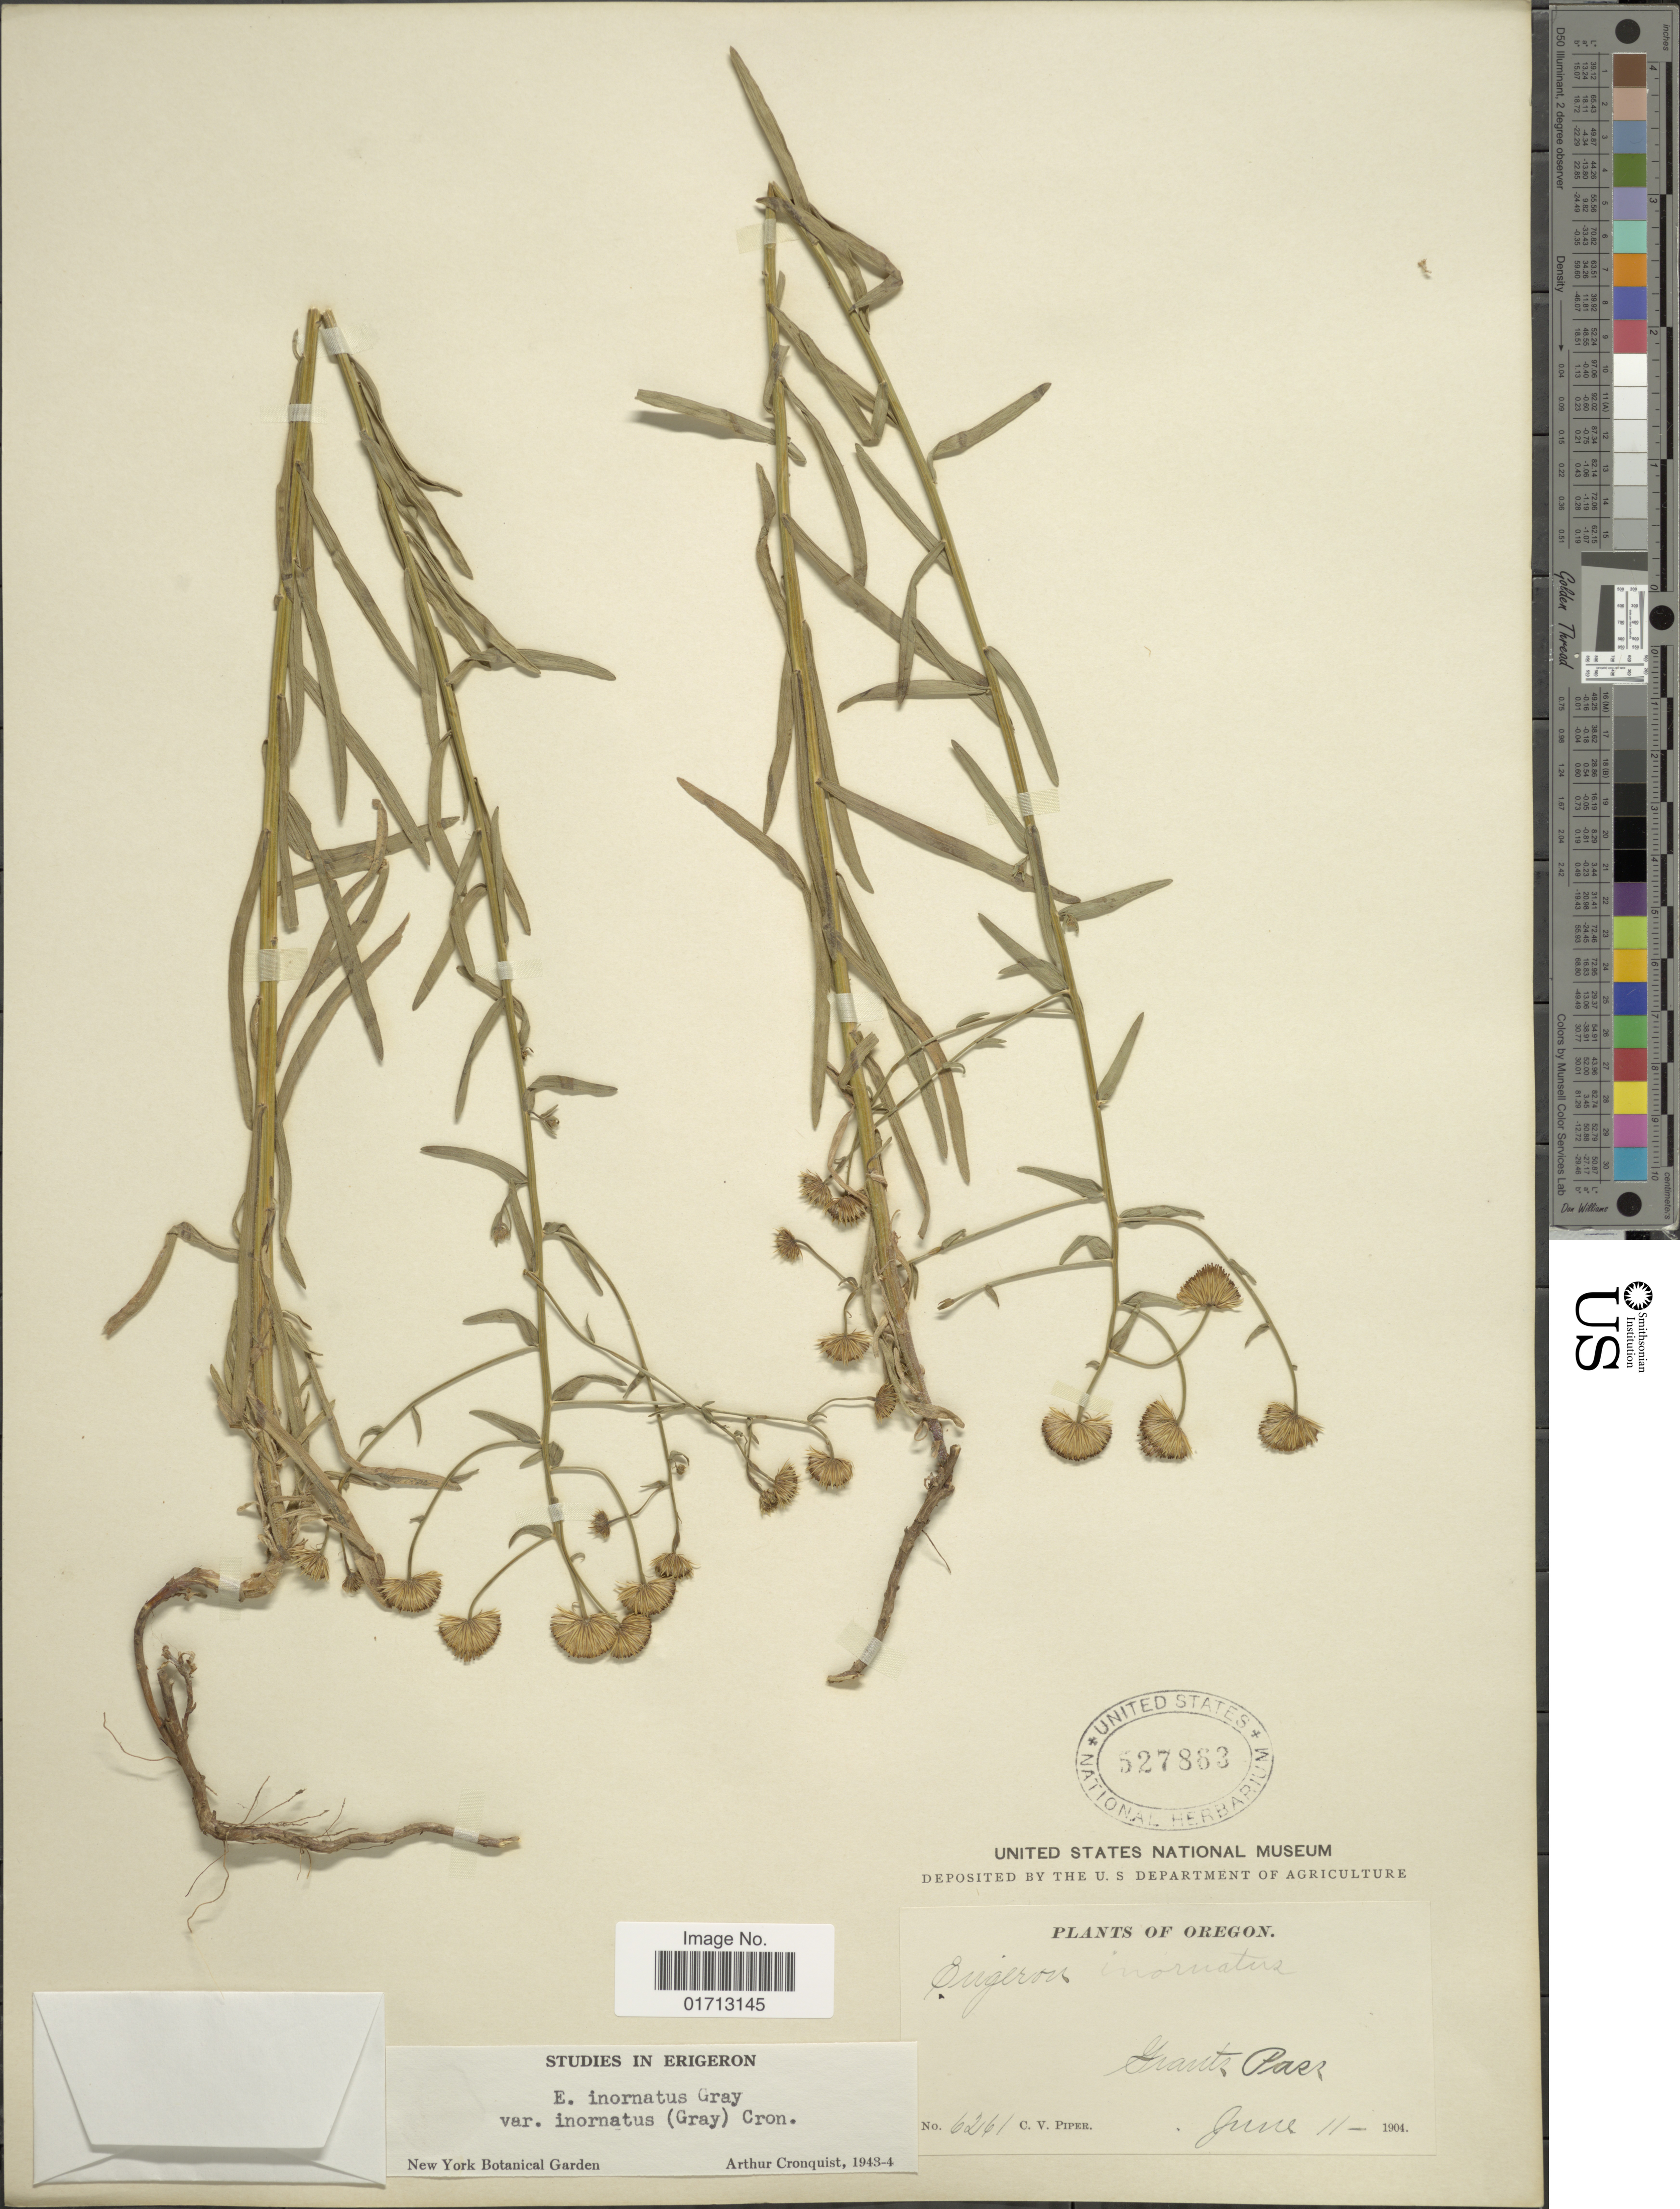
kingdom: Plantae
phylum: Tracheophyta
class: Magnoliopsida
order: Asterales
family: Asteraceae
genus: Erigeron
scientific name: Erigeron inornatus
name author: (A. Gray) A. Gray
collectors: C. V. Piper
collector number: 6261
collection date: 1904-06-11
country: United States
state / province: Oregon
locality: Grants Pass.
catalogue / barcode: US 527862